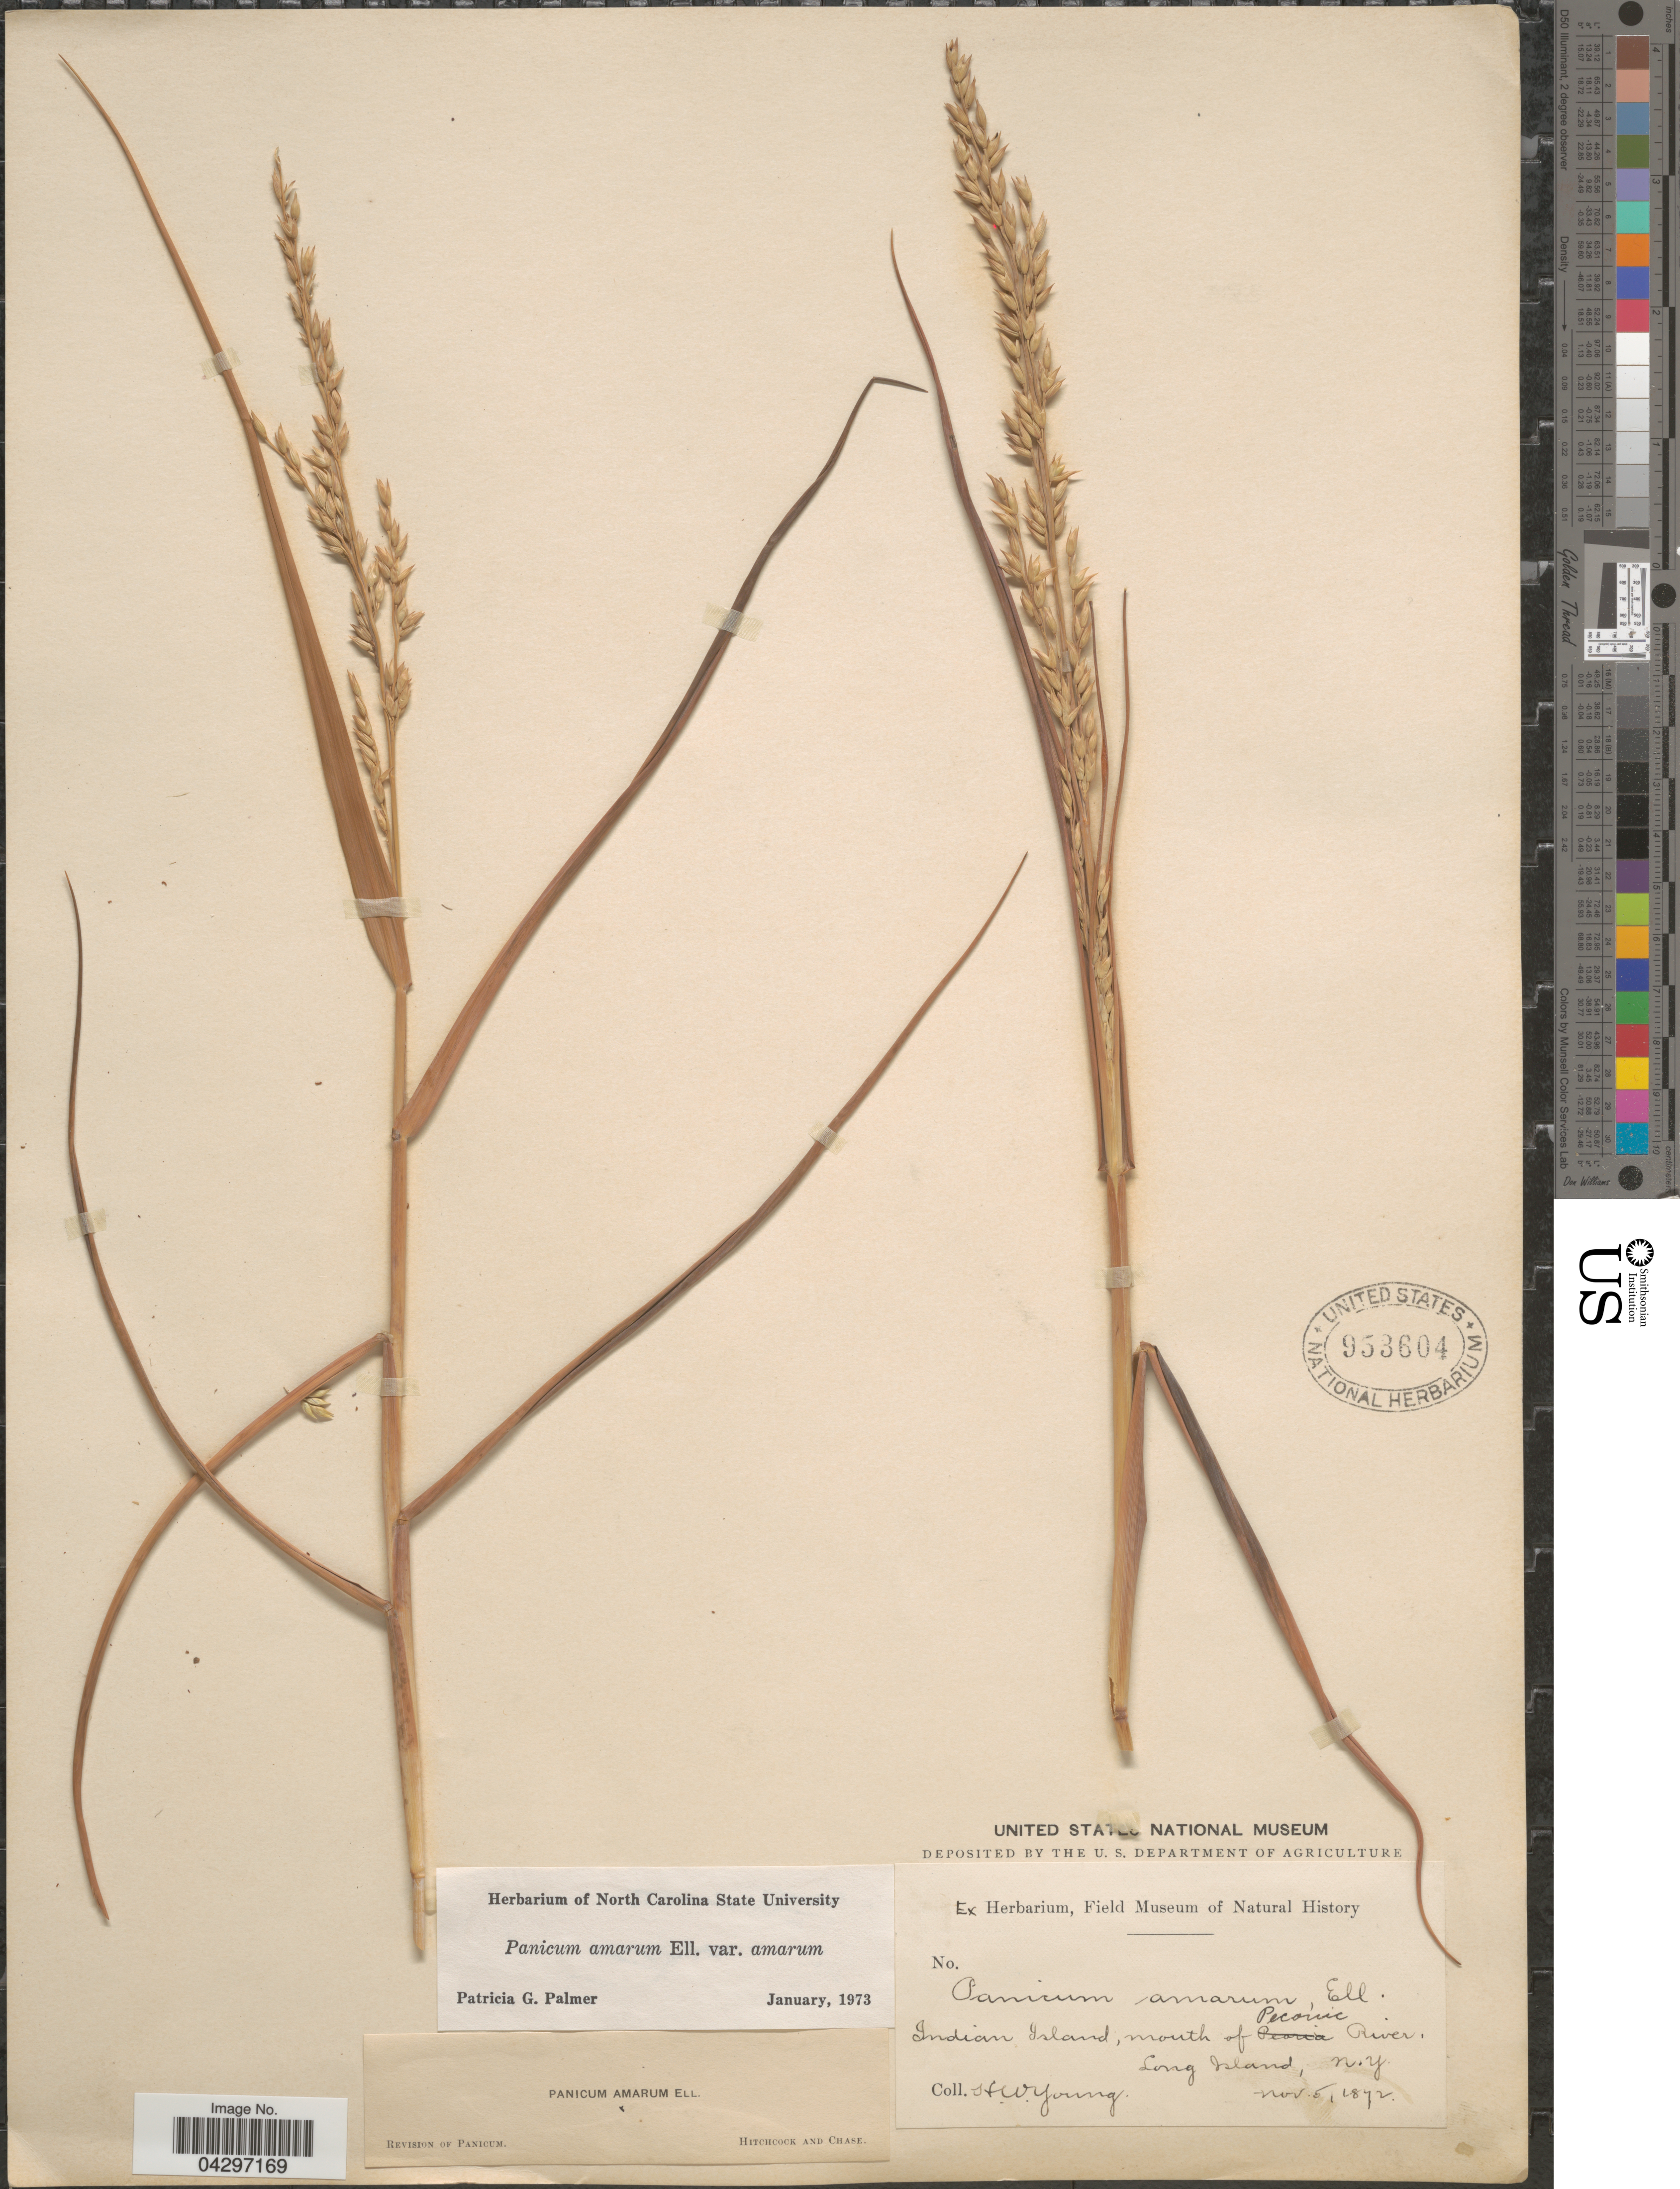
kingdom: Plantae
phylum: Tracheophyta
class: Liliopsida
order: Poales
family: Poaceae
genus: Panicum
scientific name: Panicum amarum var. amarulum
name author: (Hitchc. & Chase) Freckmann & Lelong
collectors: H. W. Young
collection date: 1872-11-05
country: United States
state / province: New York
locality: Indian Island, mouth of Peconic River. Long Island.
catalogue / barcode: US 953604